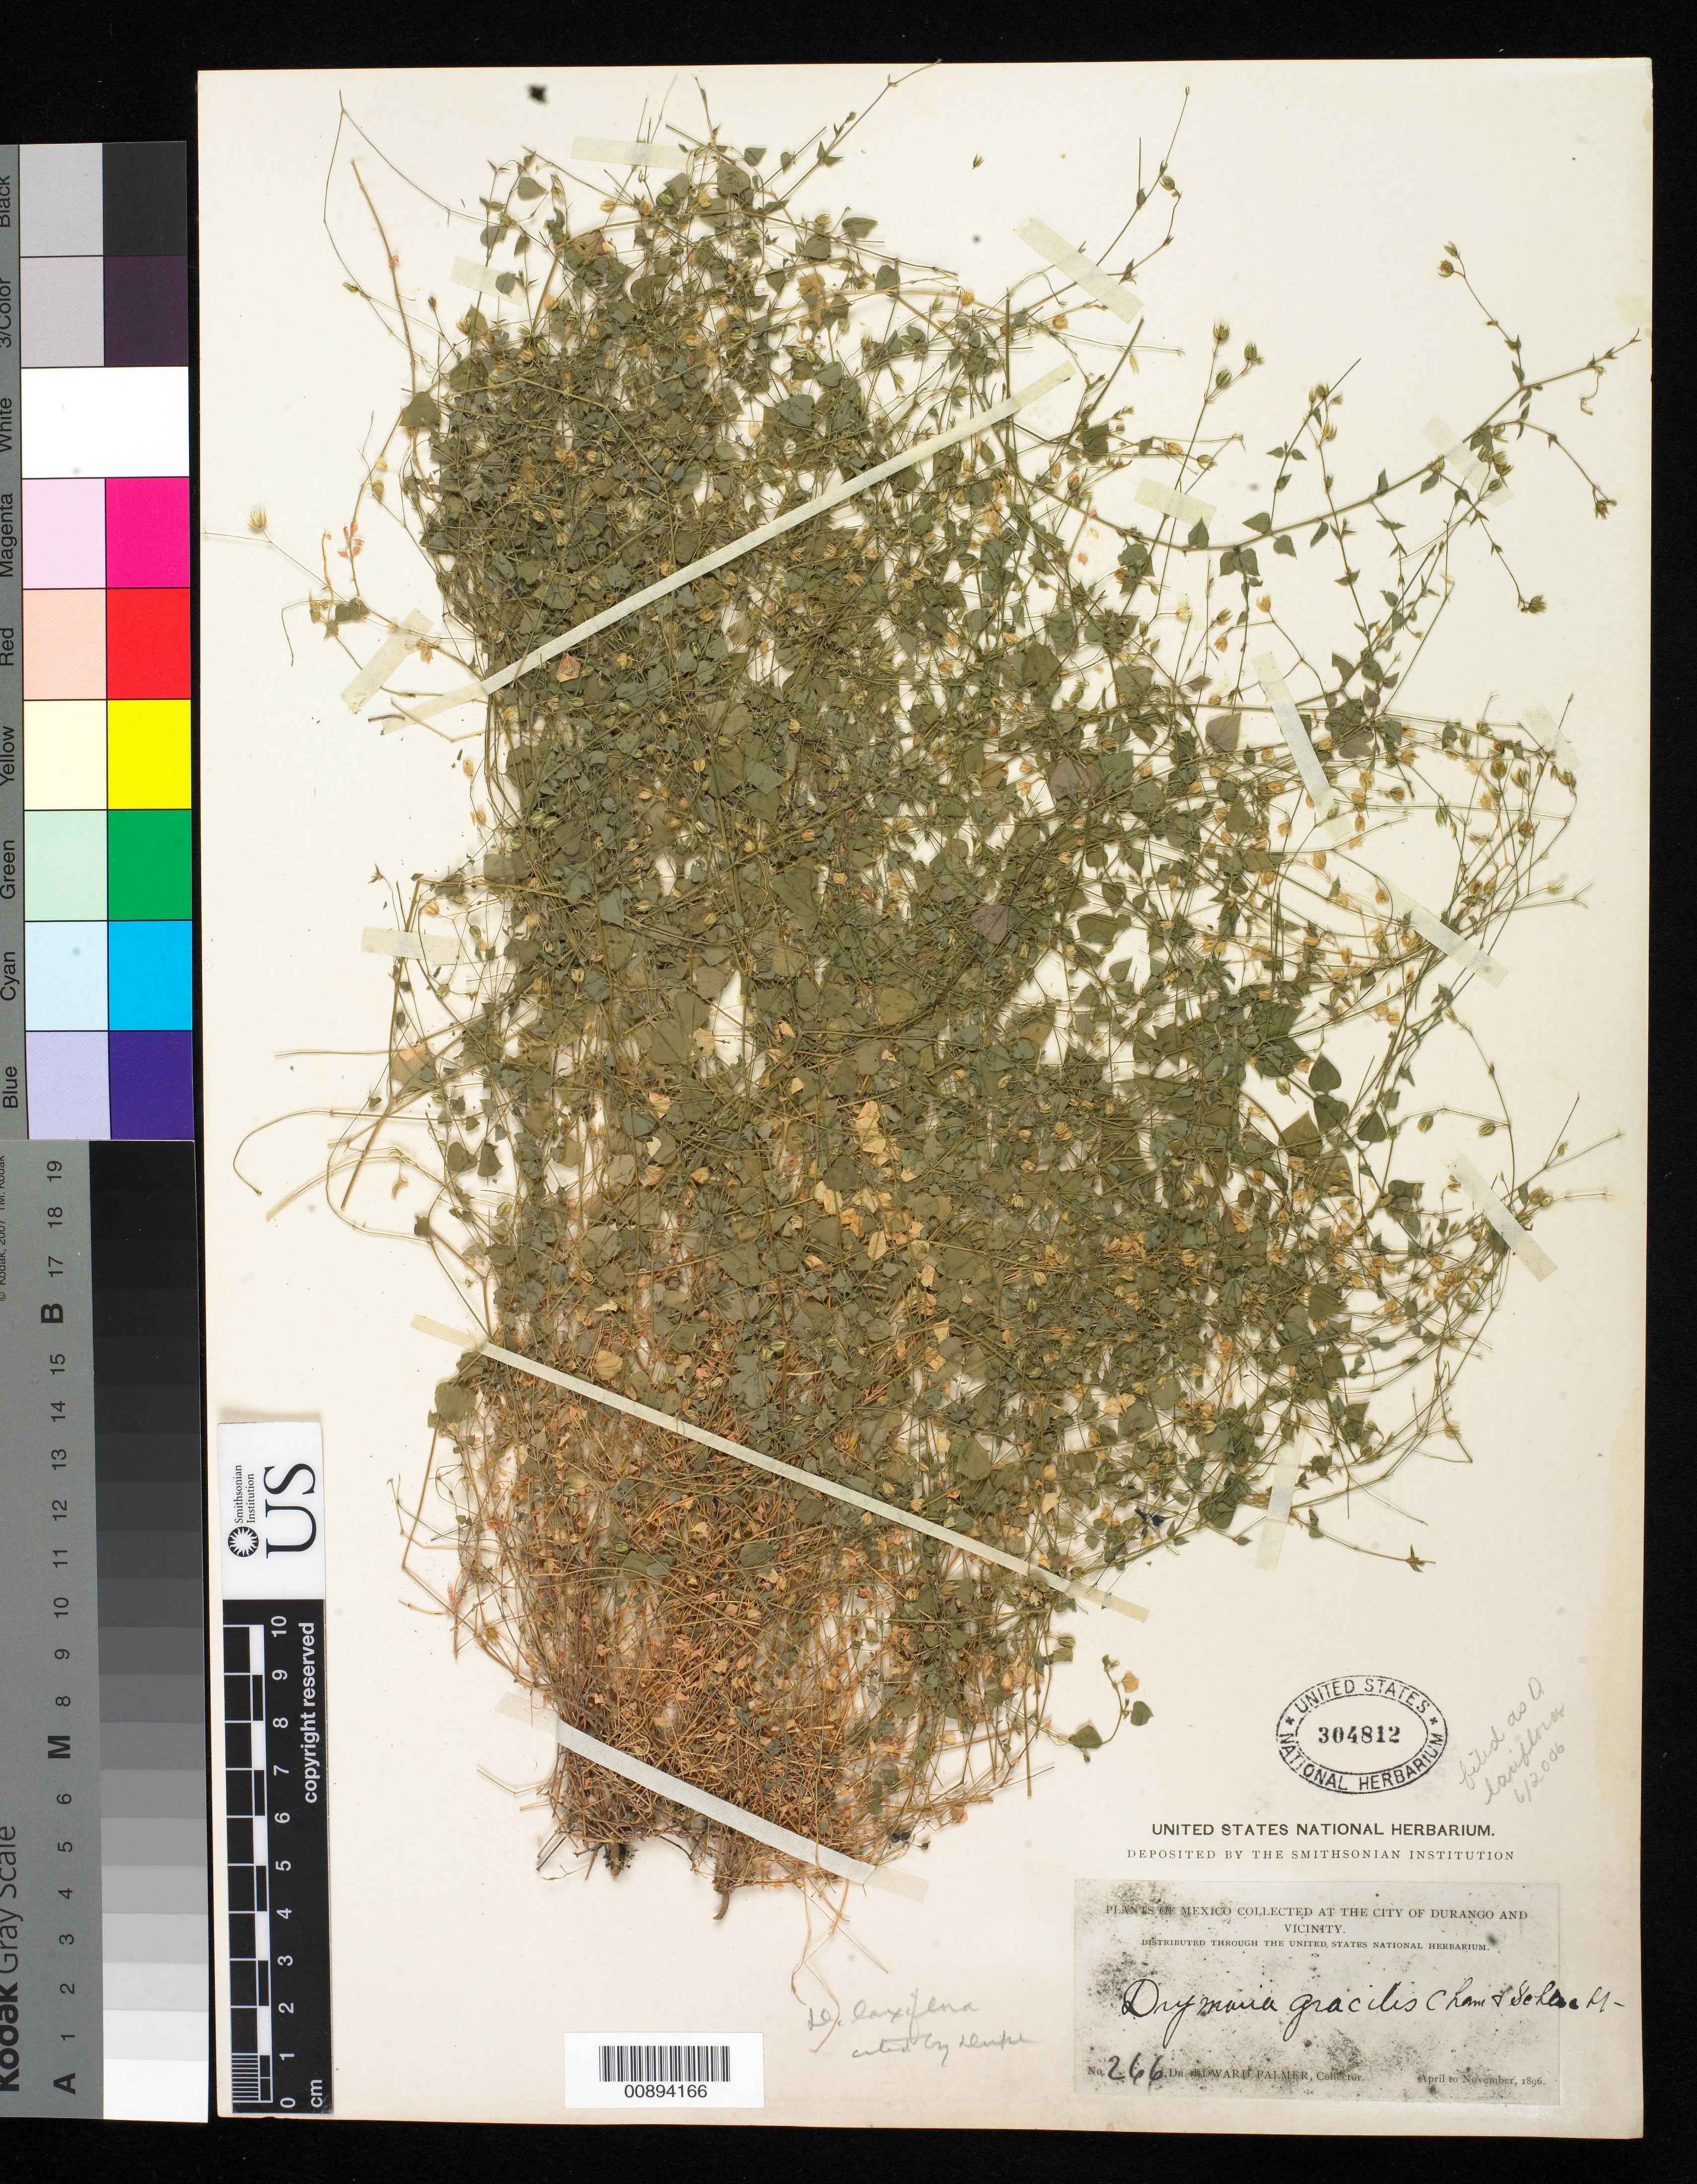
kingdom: Plantae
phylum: Tracheophyta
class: Magnoliopsida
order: Caryophyllales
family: Caryophyllaceae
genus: Drymaria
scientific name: Drymaria laxiflora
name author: Benth.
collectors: E. Palmer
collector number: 266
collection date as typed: Apr 1896 to -- Nov 1896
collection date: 1896-04/1896-11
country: Mexico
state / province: Durango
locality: City of Durango and vicinity.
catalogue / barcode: US 304812